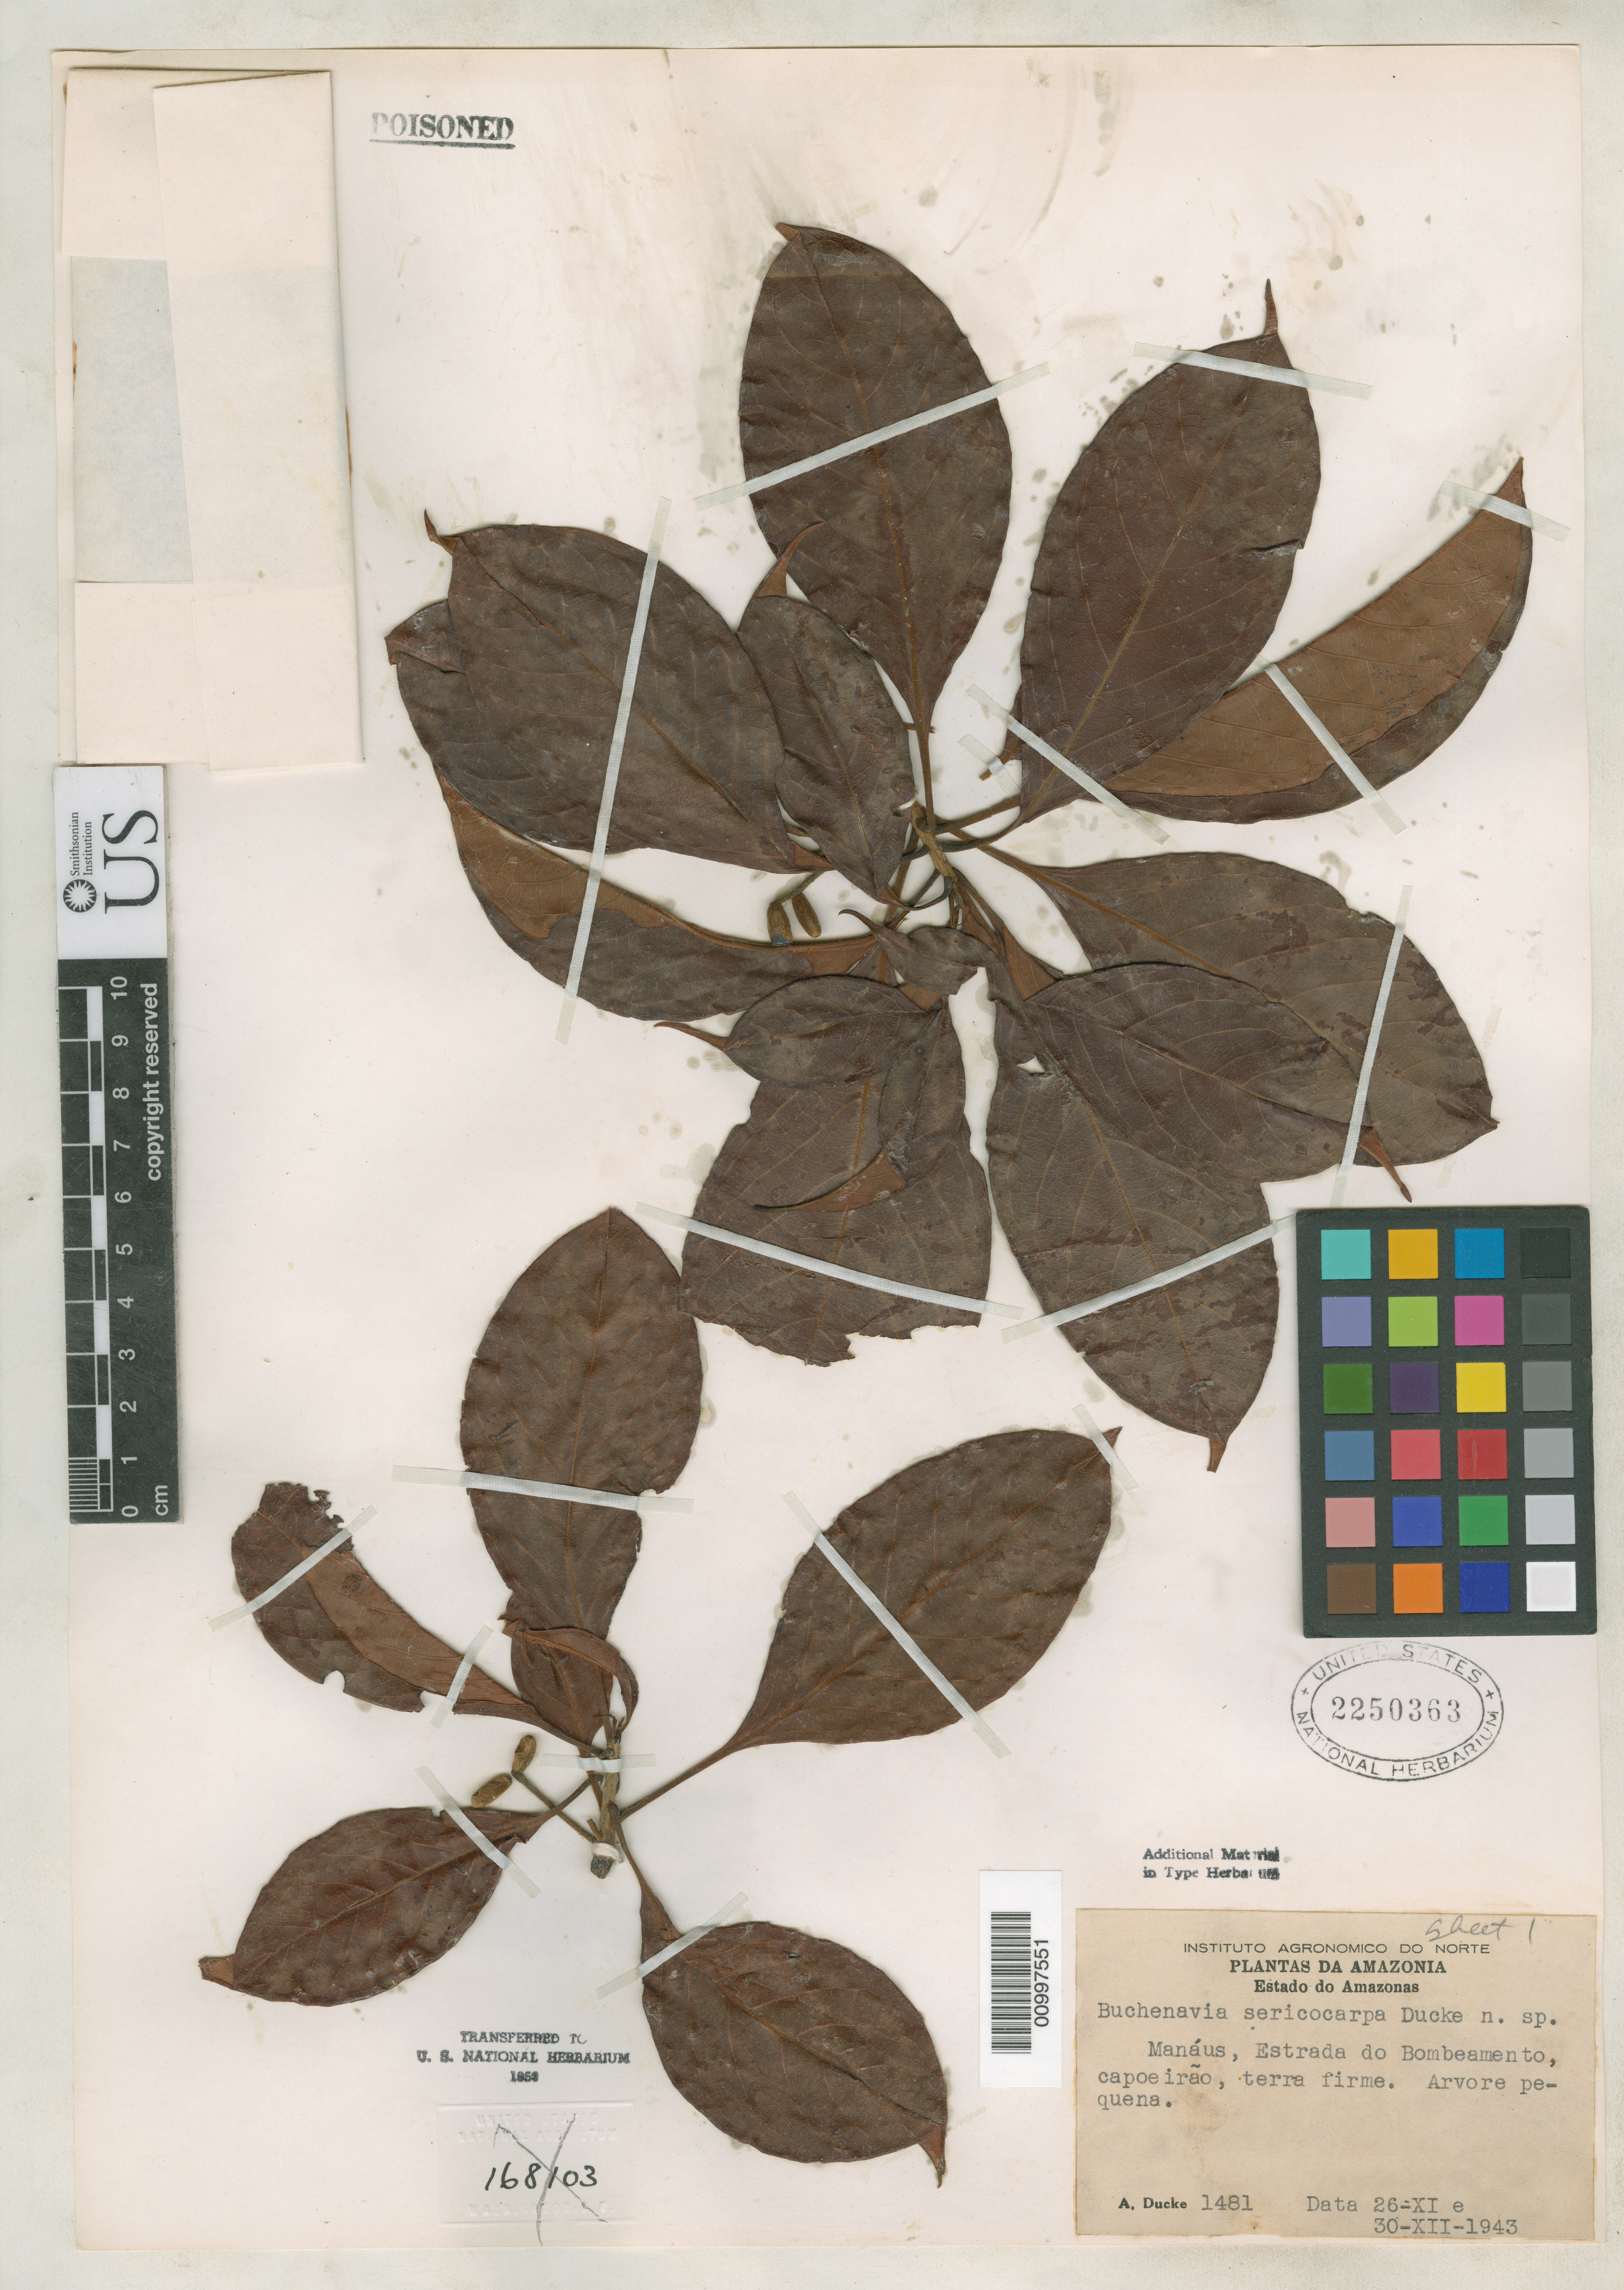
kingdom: Plantae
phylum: Tracheophyta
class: Magnoliopsida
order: Myrtales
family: Combretaceae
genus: Buchenavia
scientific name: Buchenavia sericocarpa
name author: Ducke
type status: Isotype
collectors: A. Ducke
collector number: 1481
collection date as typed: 26 Nov 1943 to 30 Dec 1943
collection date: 1943-11-26/1943-12-30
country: Brazil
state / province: Amazonas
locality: Manáus, Estrada do Bombeamento, Capoeirão, terra firme.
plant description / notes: Specimen ex U.S. National Arboretum, transferred to U.S. National Herbarium, 1953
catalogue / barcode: US 2250363